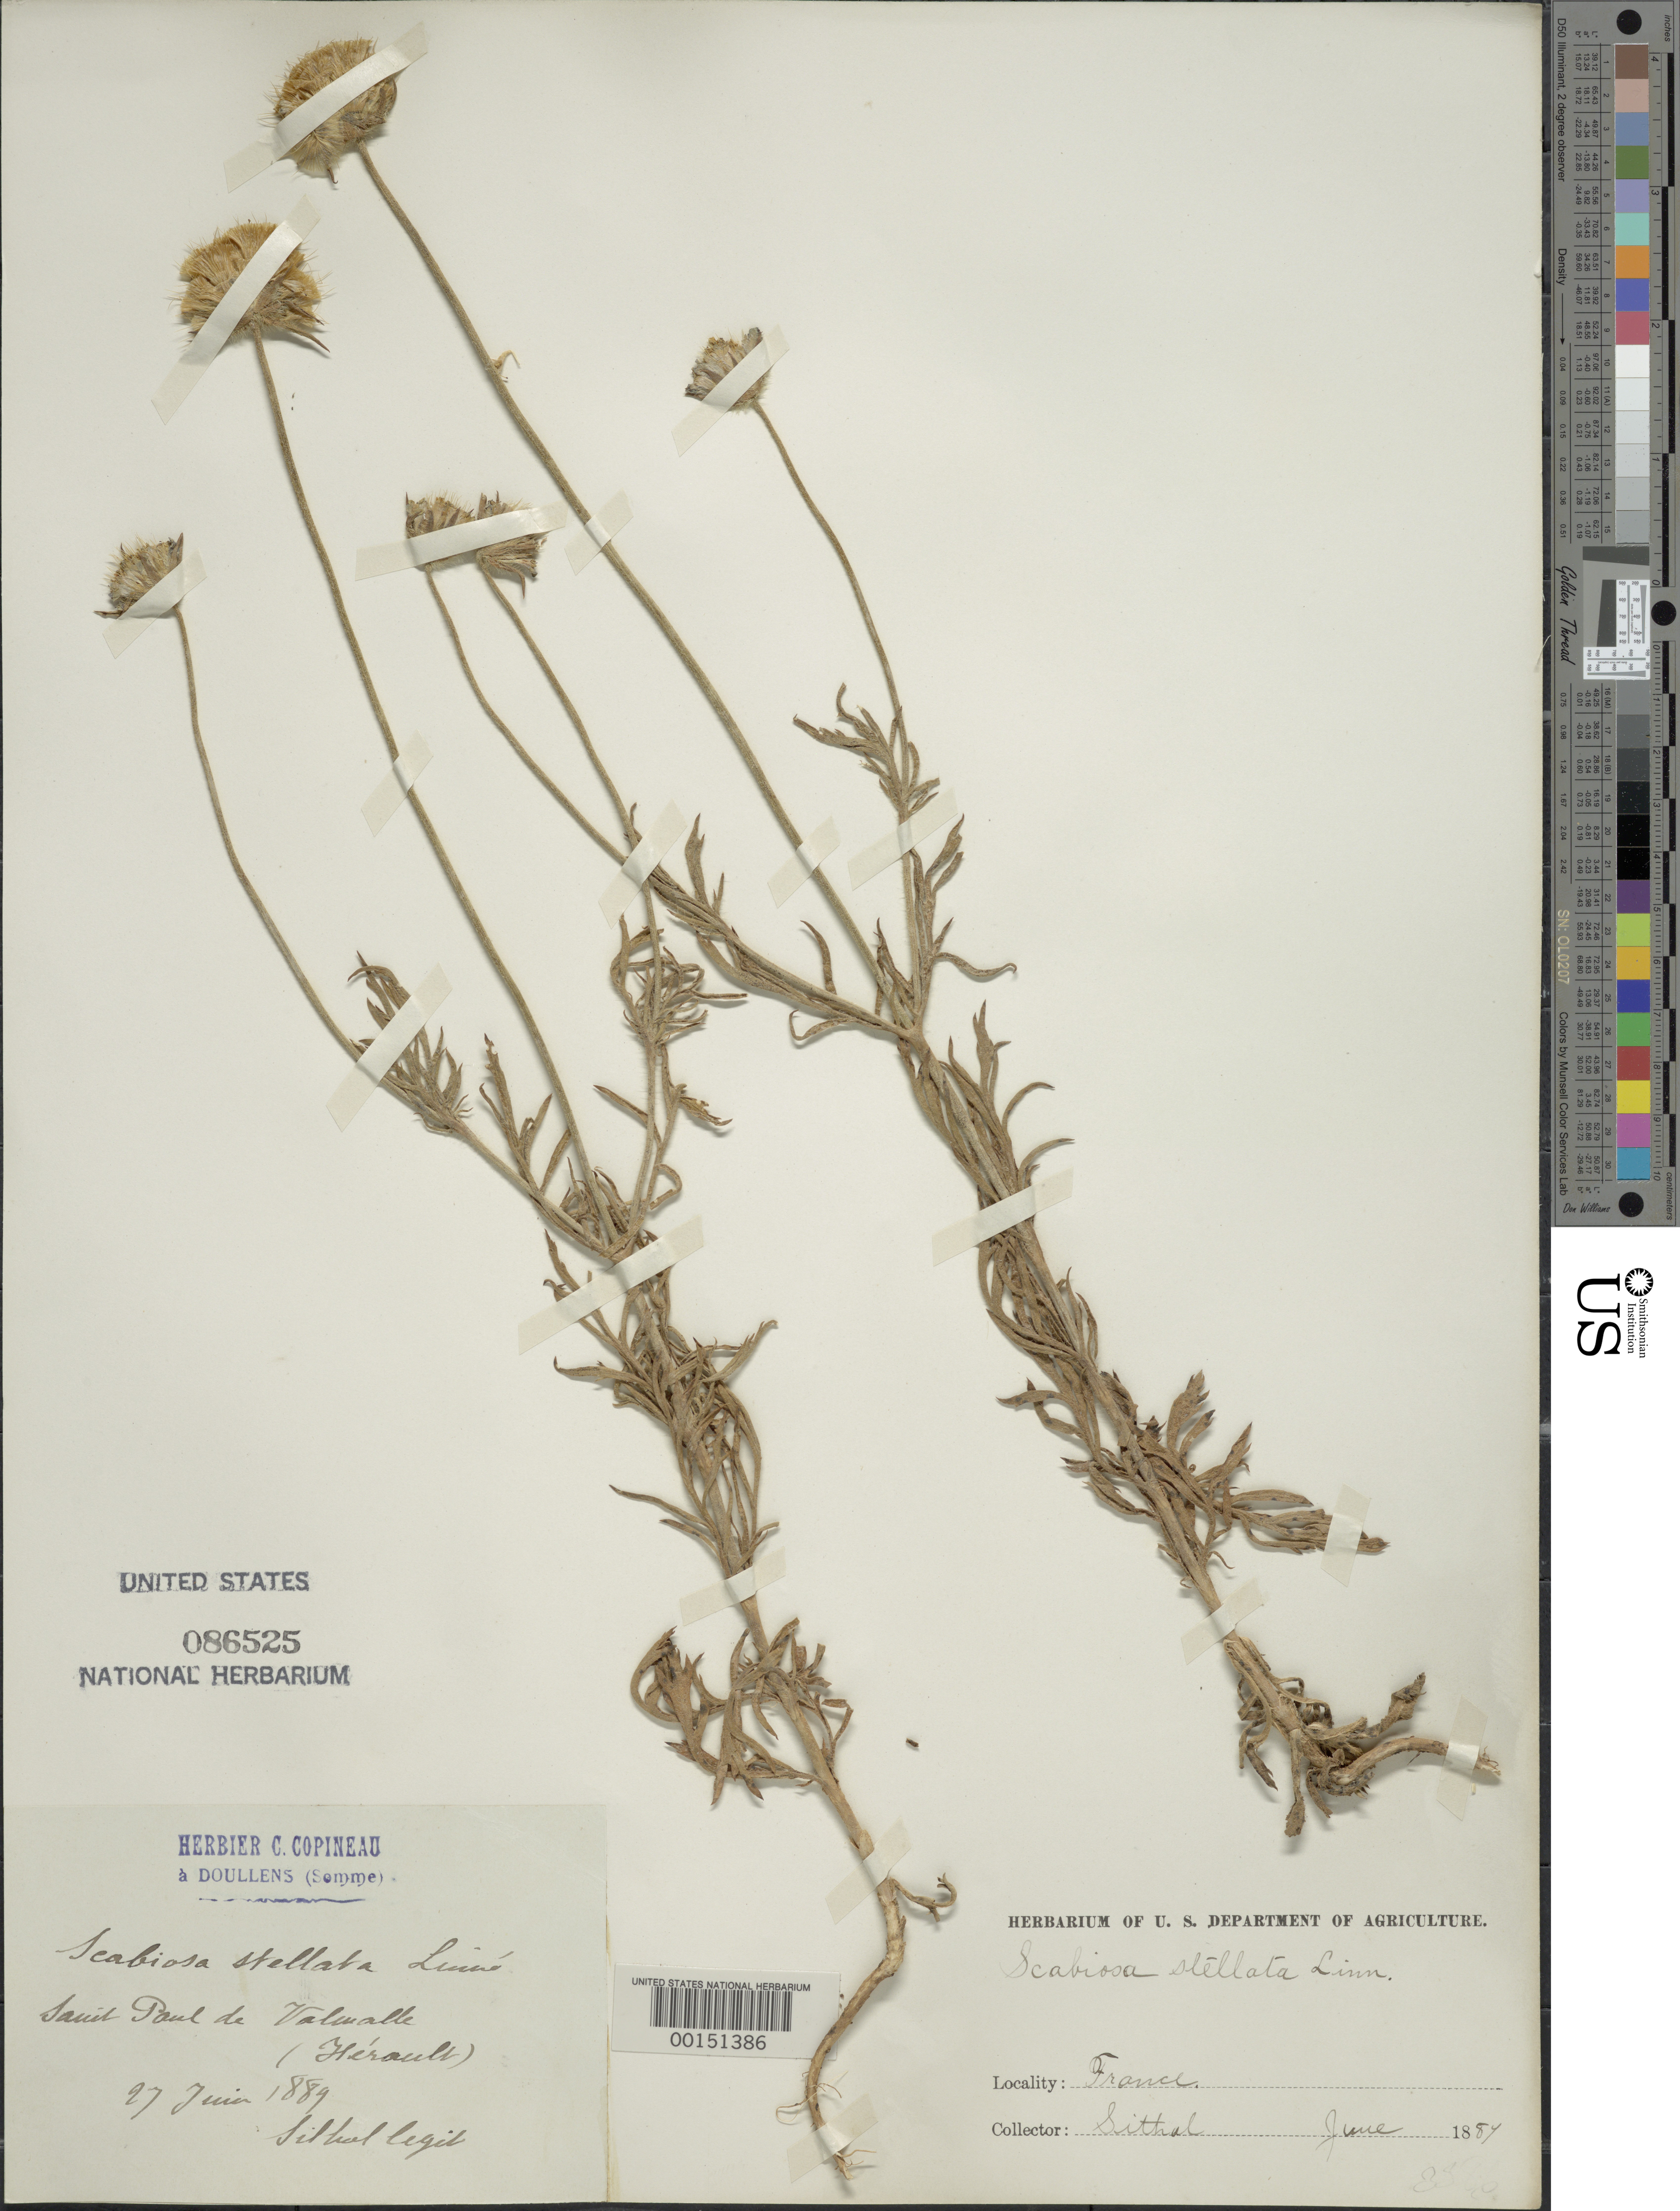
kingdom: Plantae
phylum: Tracheophyta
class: Magnoliopsida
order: Dipsacales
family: Caprifoliaceae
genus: Scabiosa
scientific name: Scabiosa stellata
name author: L.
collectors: C. Copineau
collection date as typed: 27 Jun 1887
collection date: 1887-06-27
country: France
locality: Saint Paul de Valuealle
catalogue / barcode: US 86525